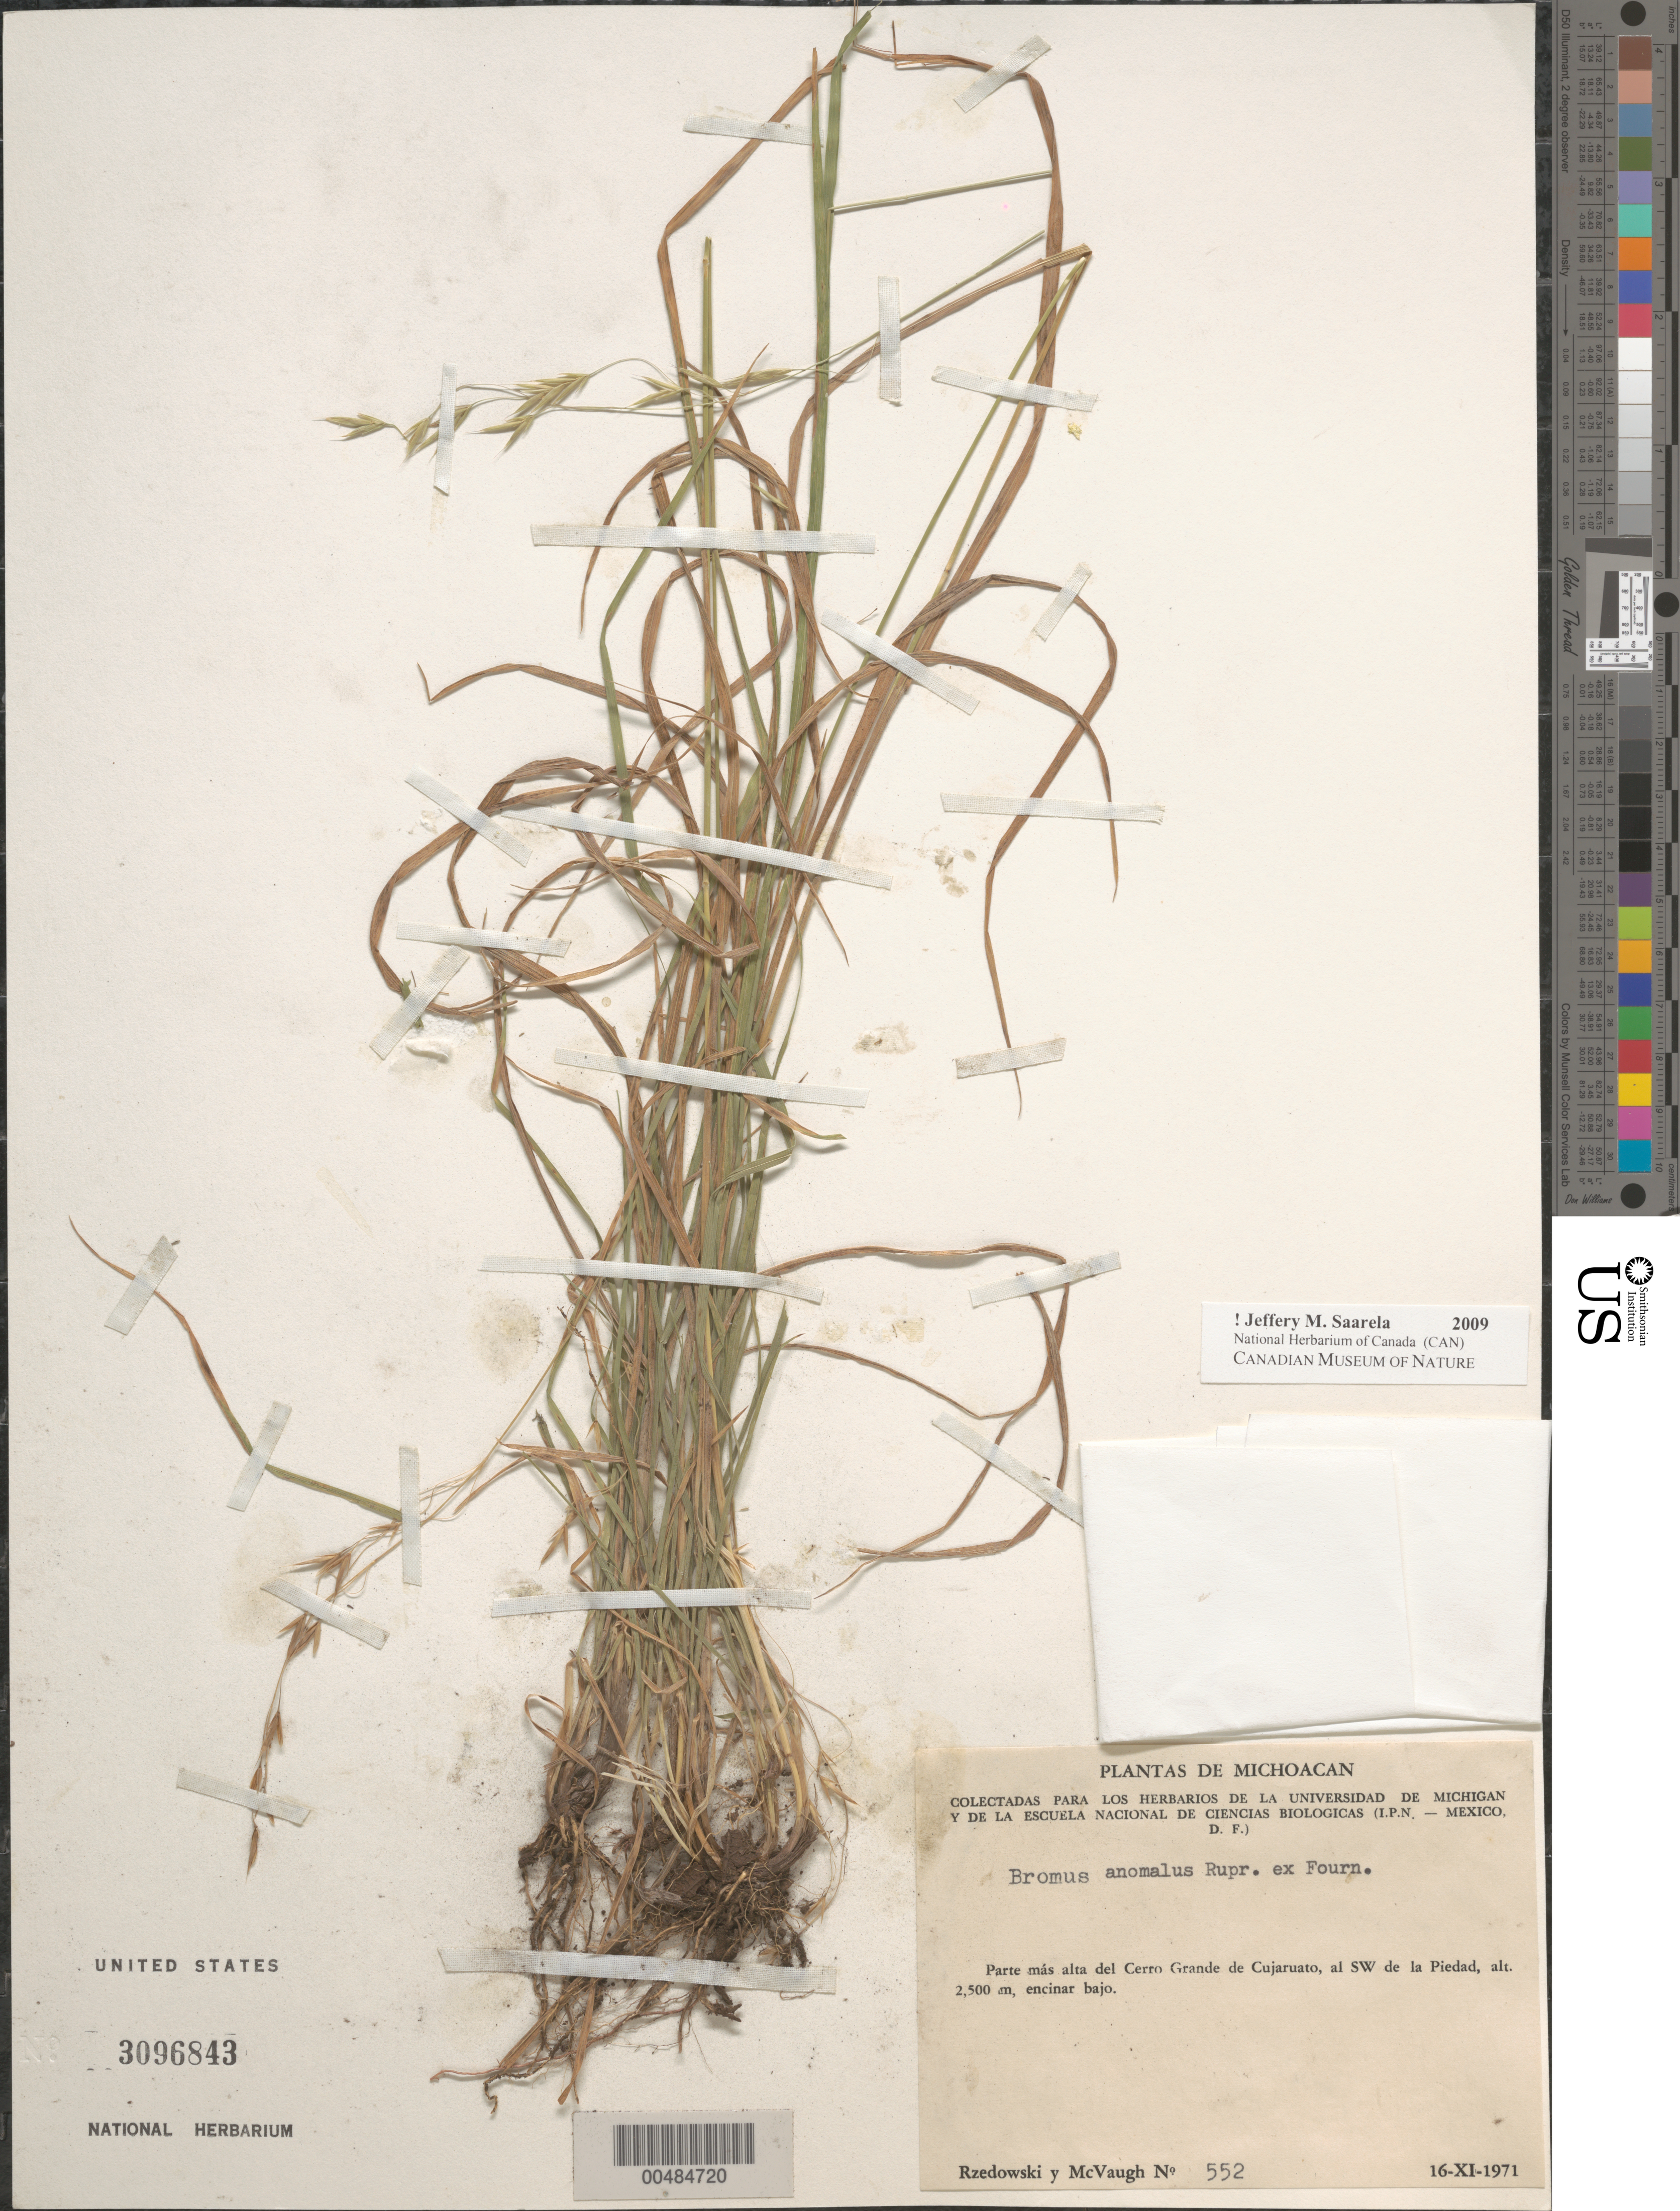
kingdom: Plantae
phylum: Tracheophyta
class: Liliopsida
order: Poales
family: Poaceae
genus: Bromus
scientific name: Bromus anomalus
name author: Rupr. ex E. Fourn.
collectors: J. Rzedowski & R. McVaugh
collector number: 552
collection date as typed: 16 Nov 1971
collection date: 1971-11-16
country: Mexico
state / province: Michoacán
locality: Parte m s alta de Cerro Grande de Cujaruato, al SW de la Piedad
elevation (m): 2500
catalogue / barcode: US 3096843